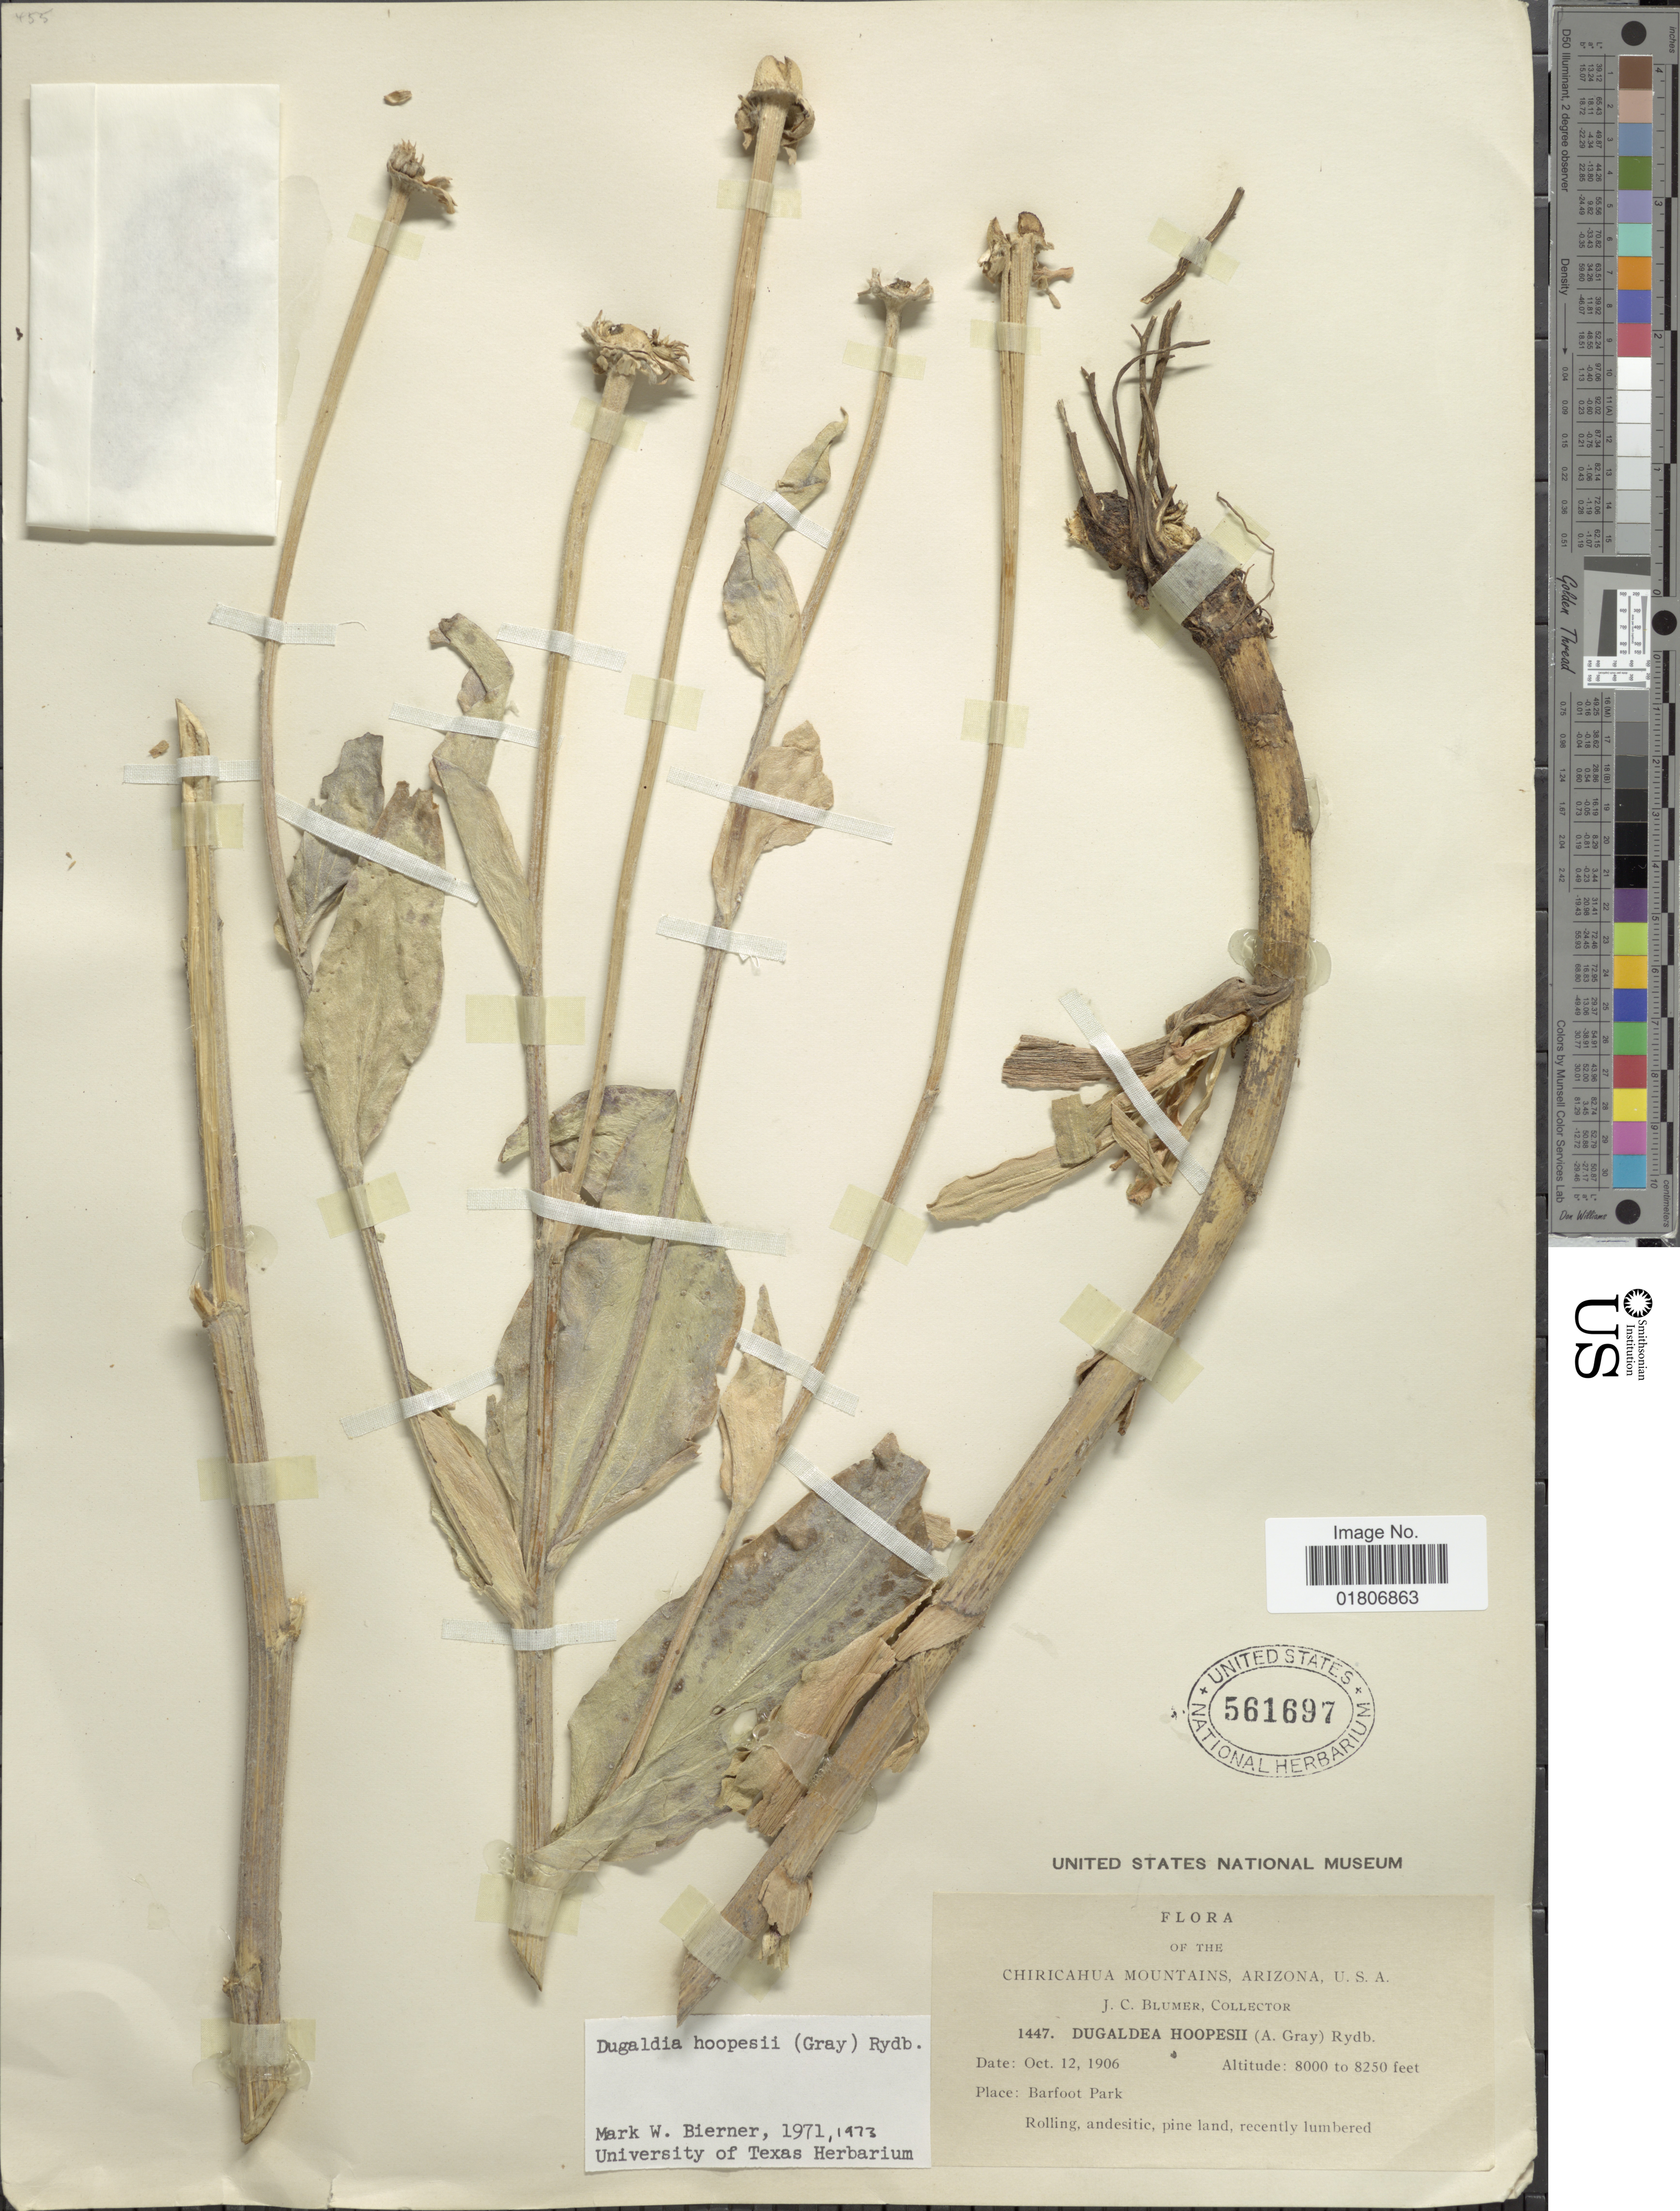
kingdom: Plantae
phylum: Tracheophyta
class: Magnoliopsida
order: Asterales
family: Asteraceae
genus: Dugaldia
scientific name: Dugaldia hoopesii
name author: (A. Gray) Rydb.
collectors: J. C. Blumer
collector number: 1447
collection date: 1906-10-12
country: United States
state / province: Arizona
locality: Chiricahua Mountains. Barfoot Park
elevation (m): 2438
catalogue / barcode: US 561697